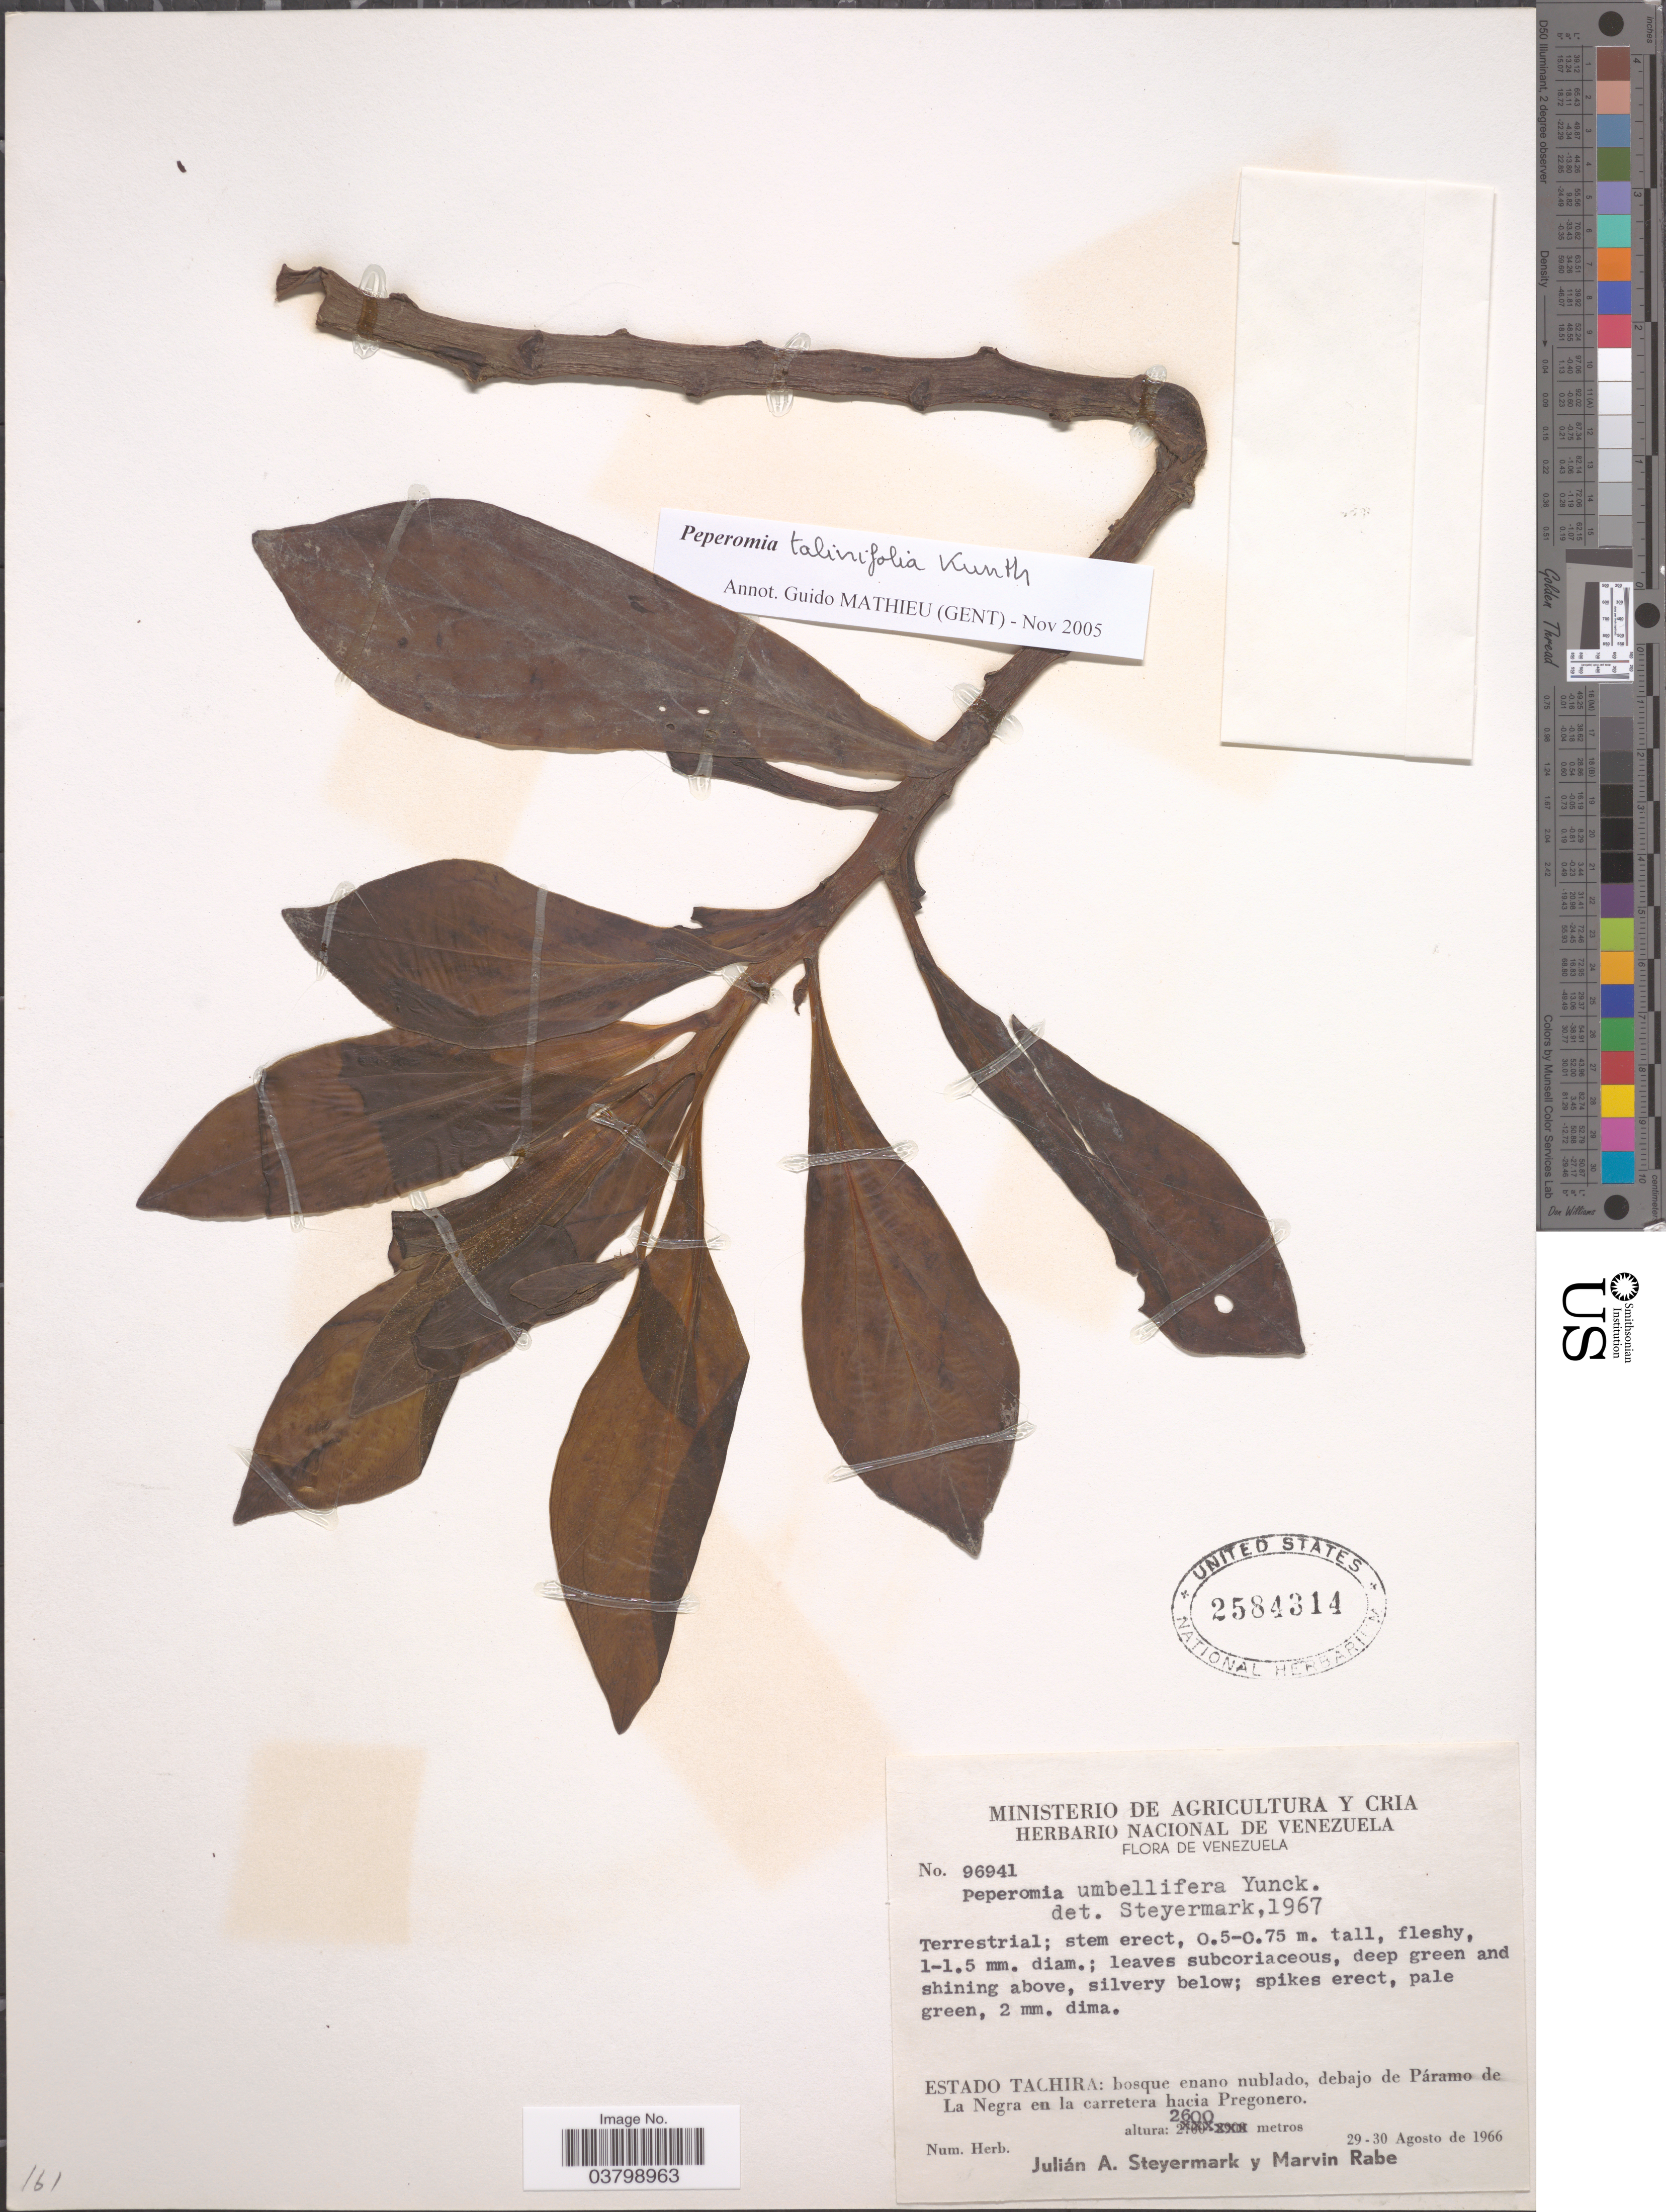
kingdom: Plantae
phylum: Tracheophyta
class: Magnoliopsida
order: Piperales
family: Piperaceae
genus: Peperomia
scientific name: Peperomia talinifolia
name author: Kunth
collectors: J. Steyermark & M. Rabe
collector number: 96941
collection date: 1966-08-29/1966-08-30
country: Venezuela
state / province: Tachira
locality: Debajo de Páramo de La Negra en la carretera hacia Pregonero.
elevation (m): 2600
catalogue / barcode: US 2584314